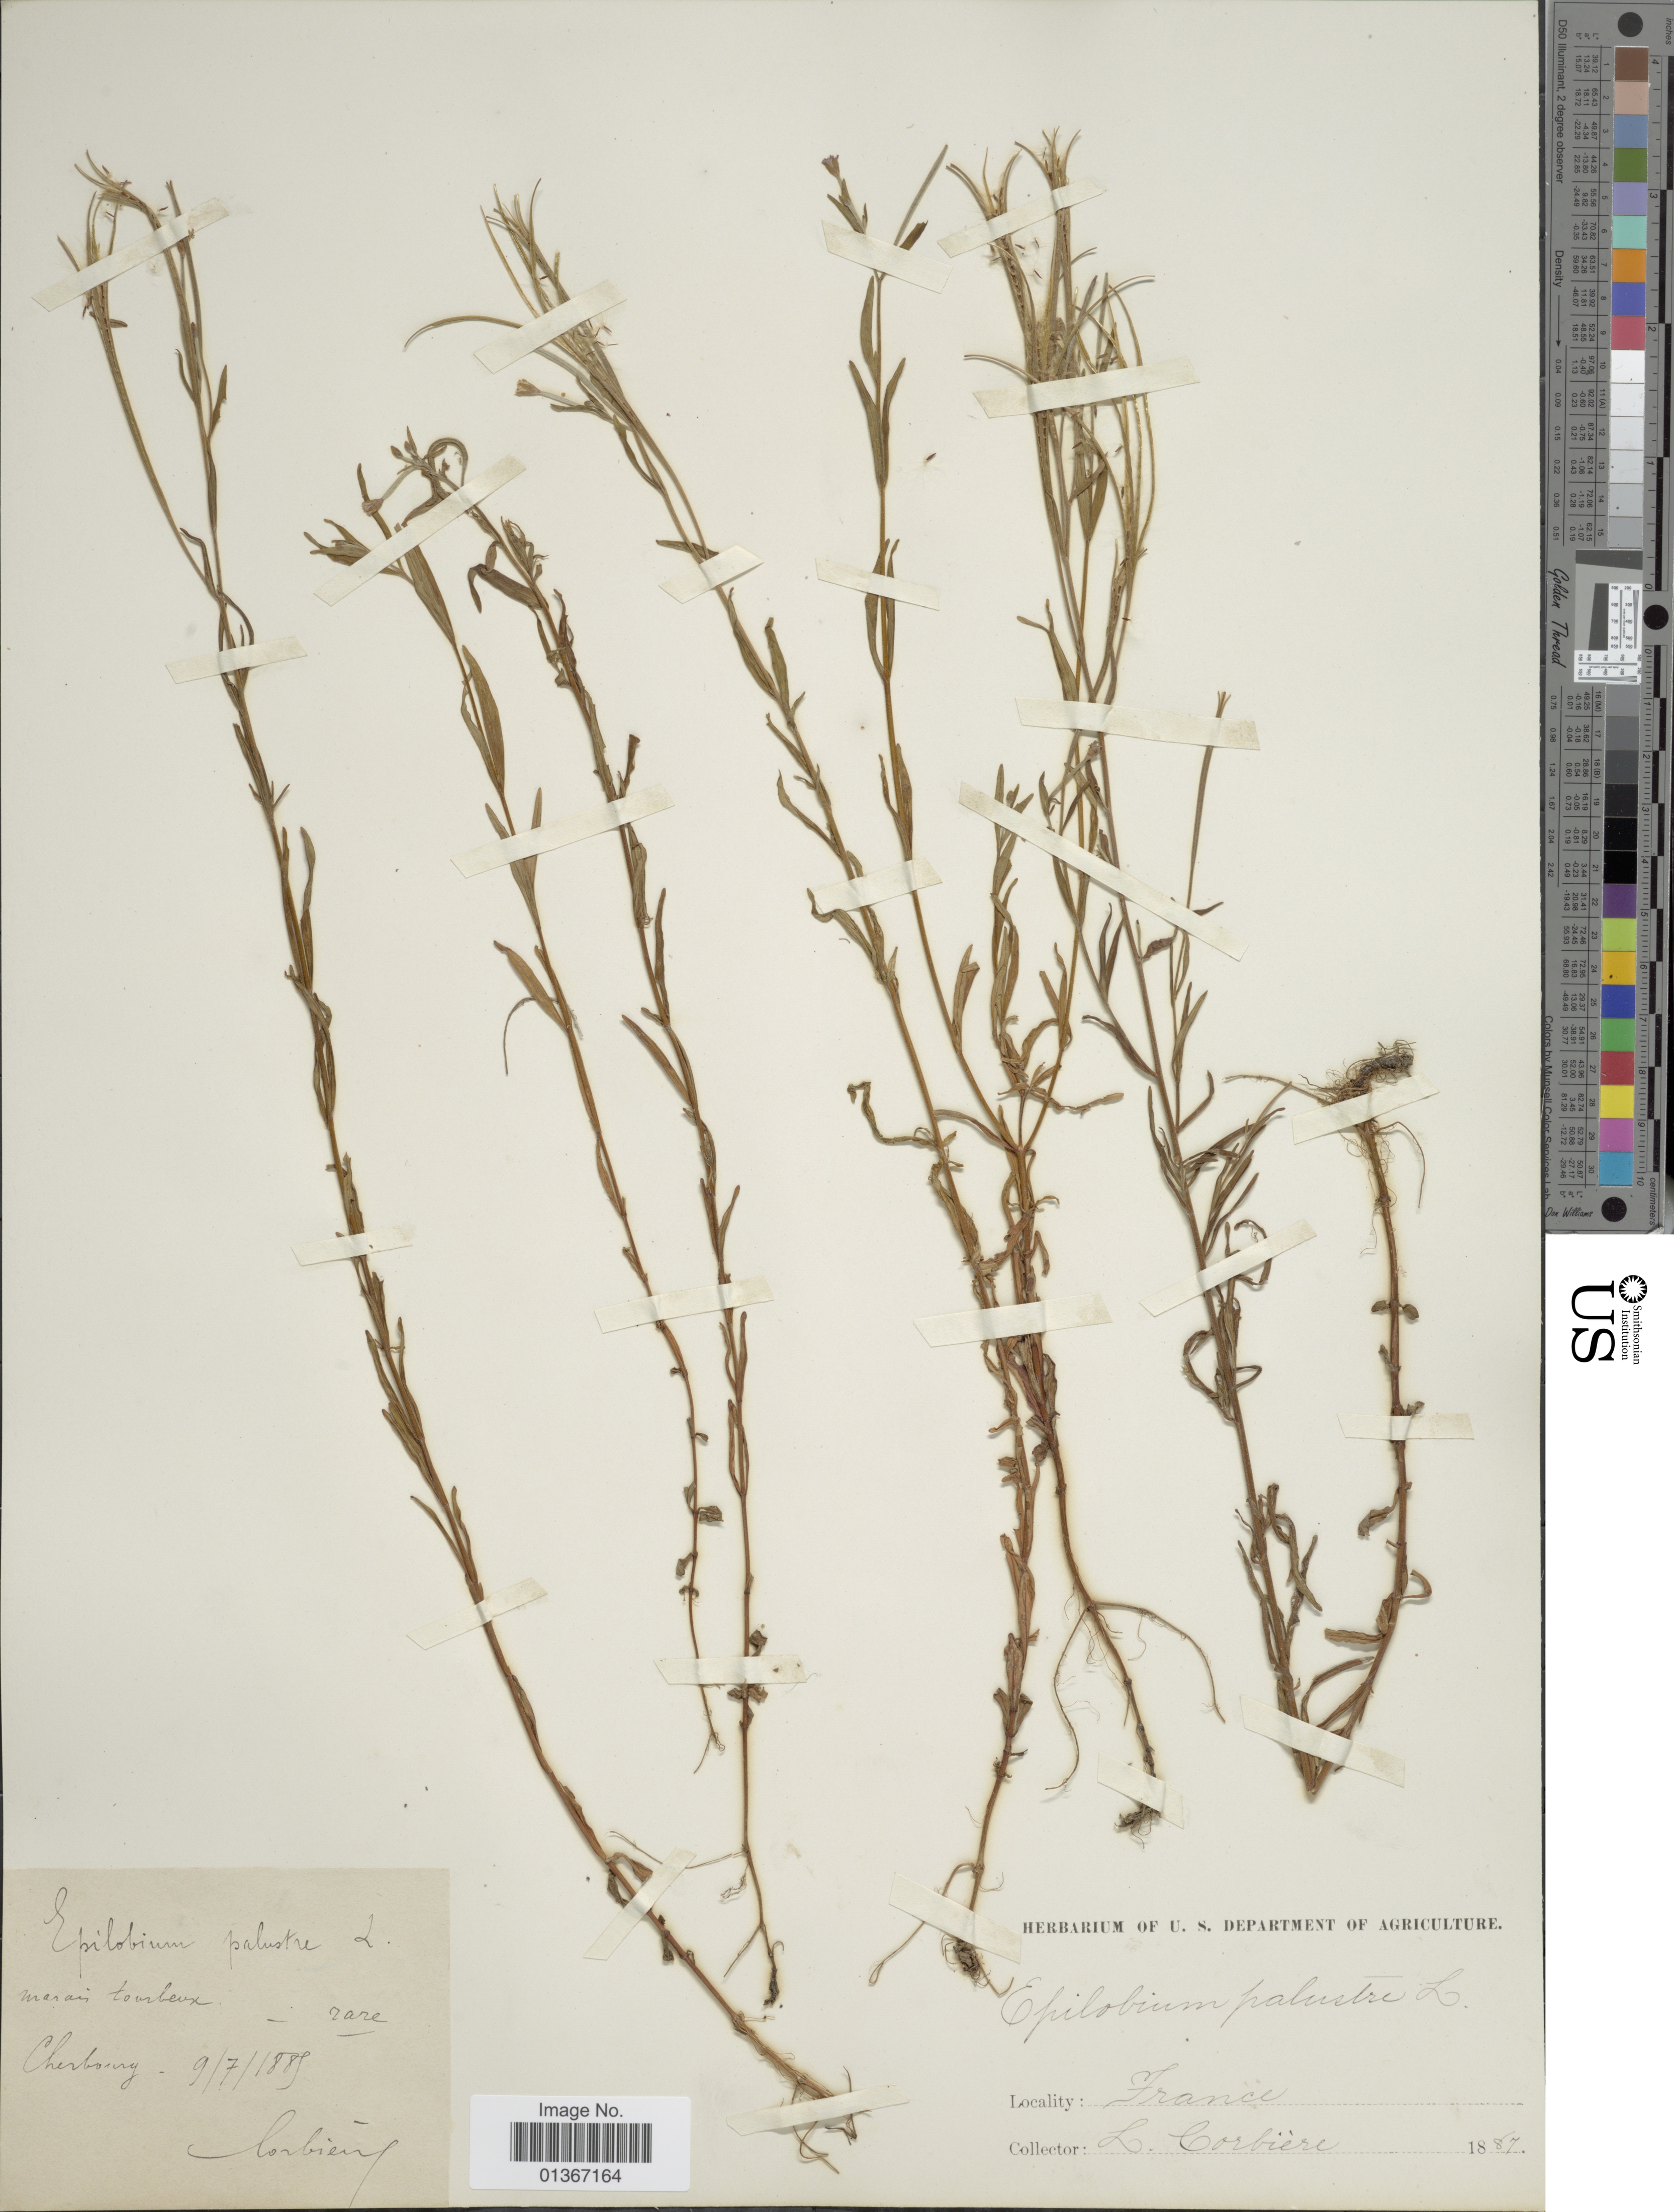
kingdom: Plantae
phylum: Tracheophyta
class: Magnoliopsida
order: Myrtales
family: Onagraceae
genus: Epilobium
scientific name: Epilobium palustre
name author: L.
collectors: L. Corbière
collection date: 1887-07-09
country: France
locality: Cherbourg. [interpreted]